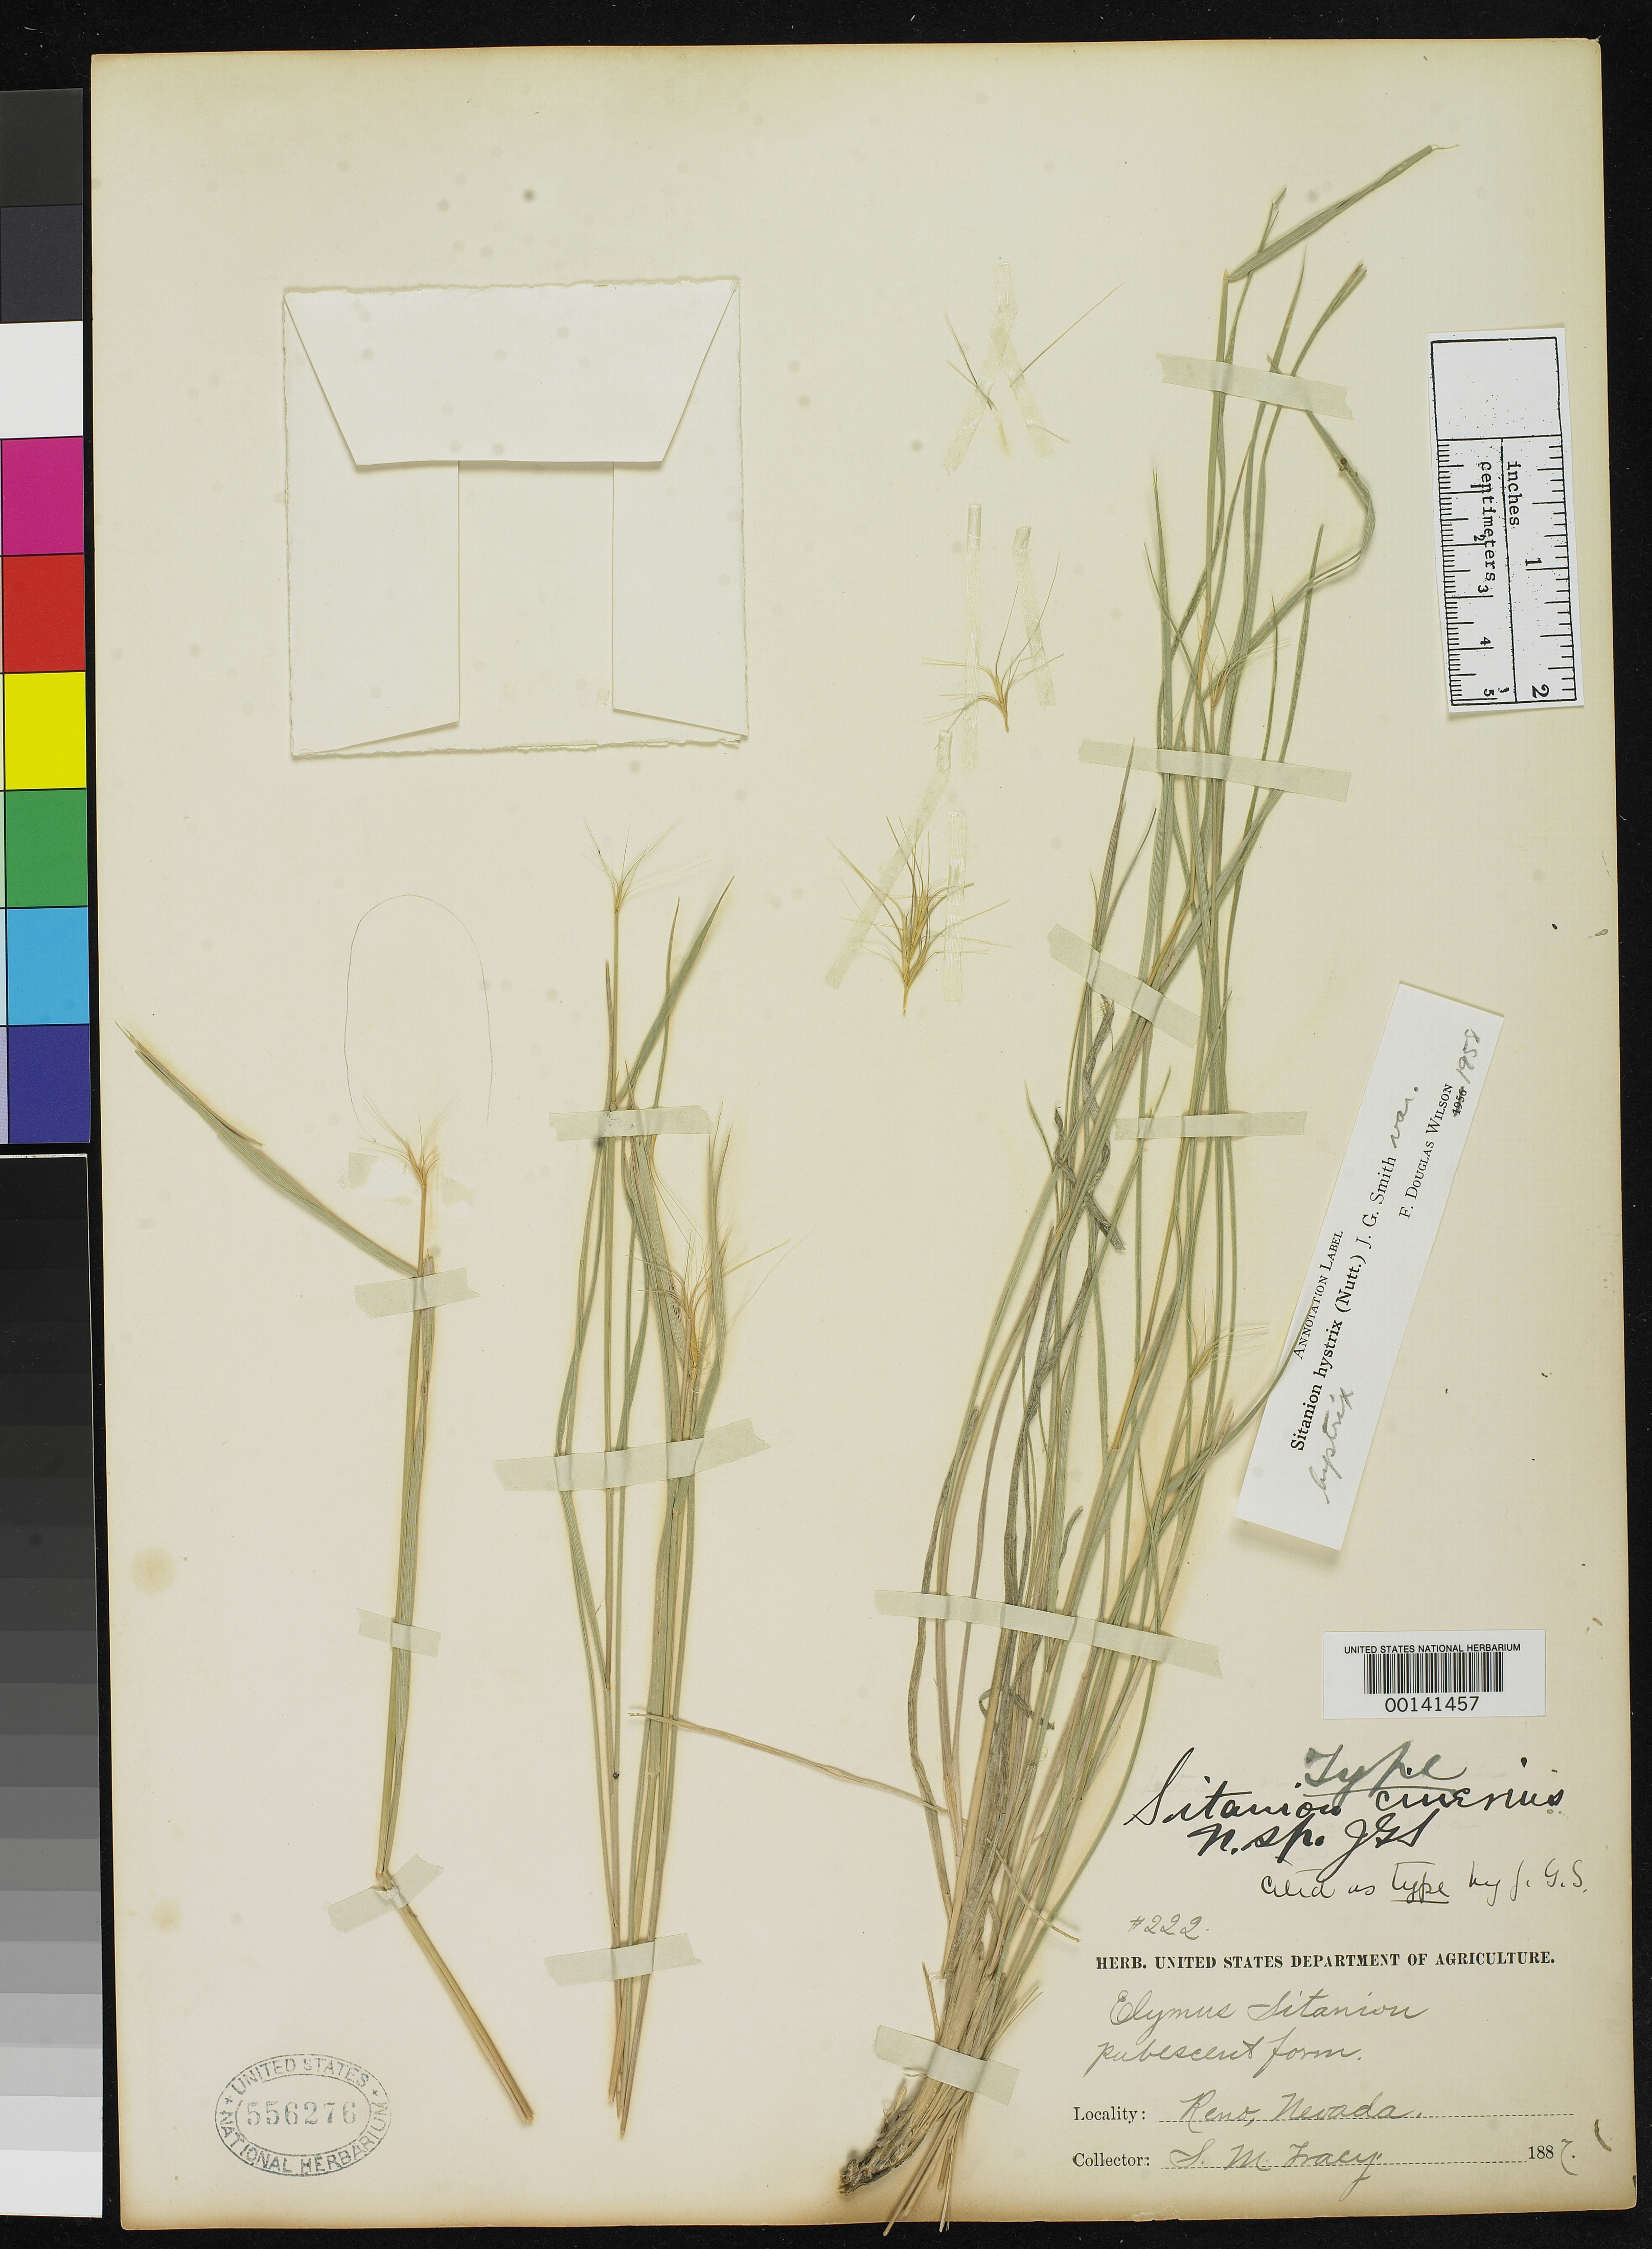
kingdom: Plantae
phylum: Tracheophyta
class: Liliopsida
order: Poales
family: Poaceae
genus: Sitanion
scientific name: Sitanion cinereum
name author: J.G. Sm.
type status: Holotype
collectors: S. M. Tracy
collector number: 222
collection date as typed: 1887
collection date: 1887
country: United States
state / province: Nevada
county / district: Washoe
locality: Reno.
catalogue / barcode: US 556276